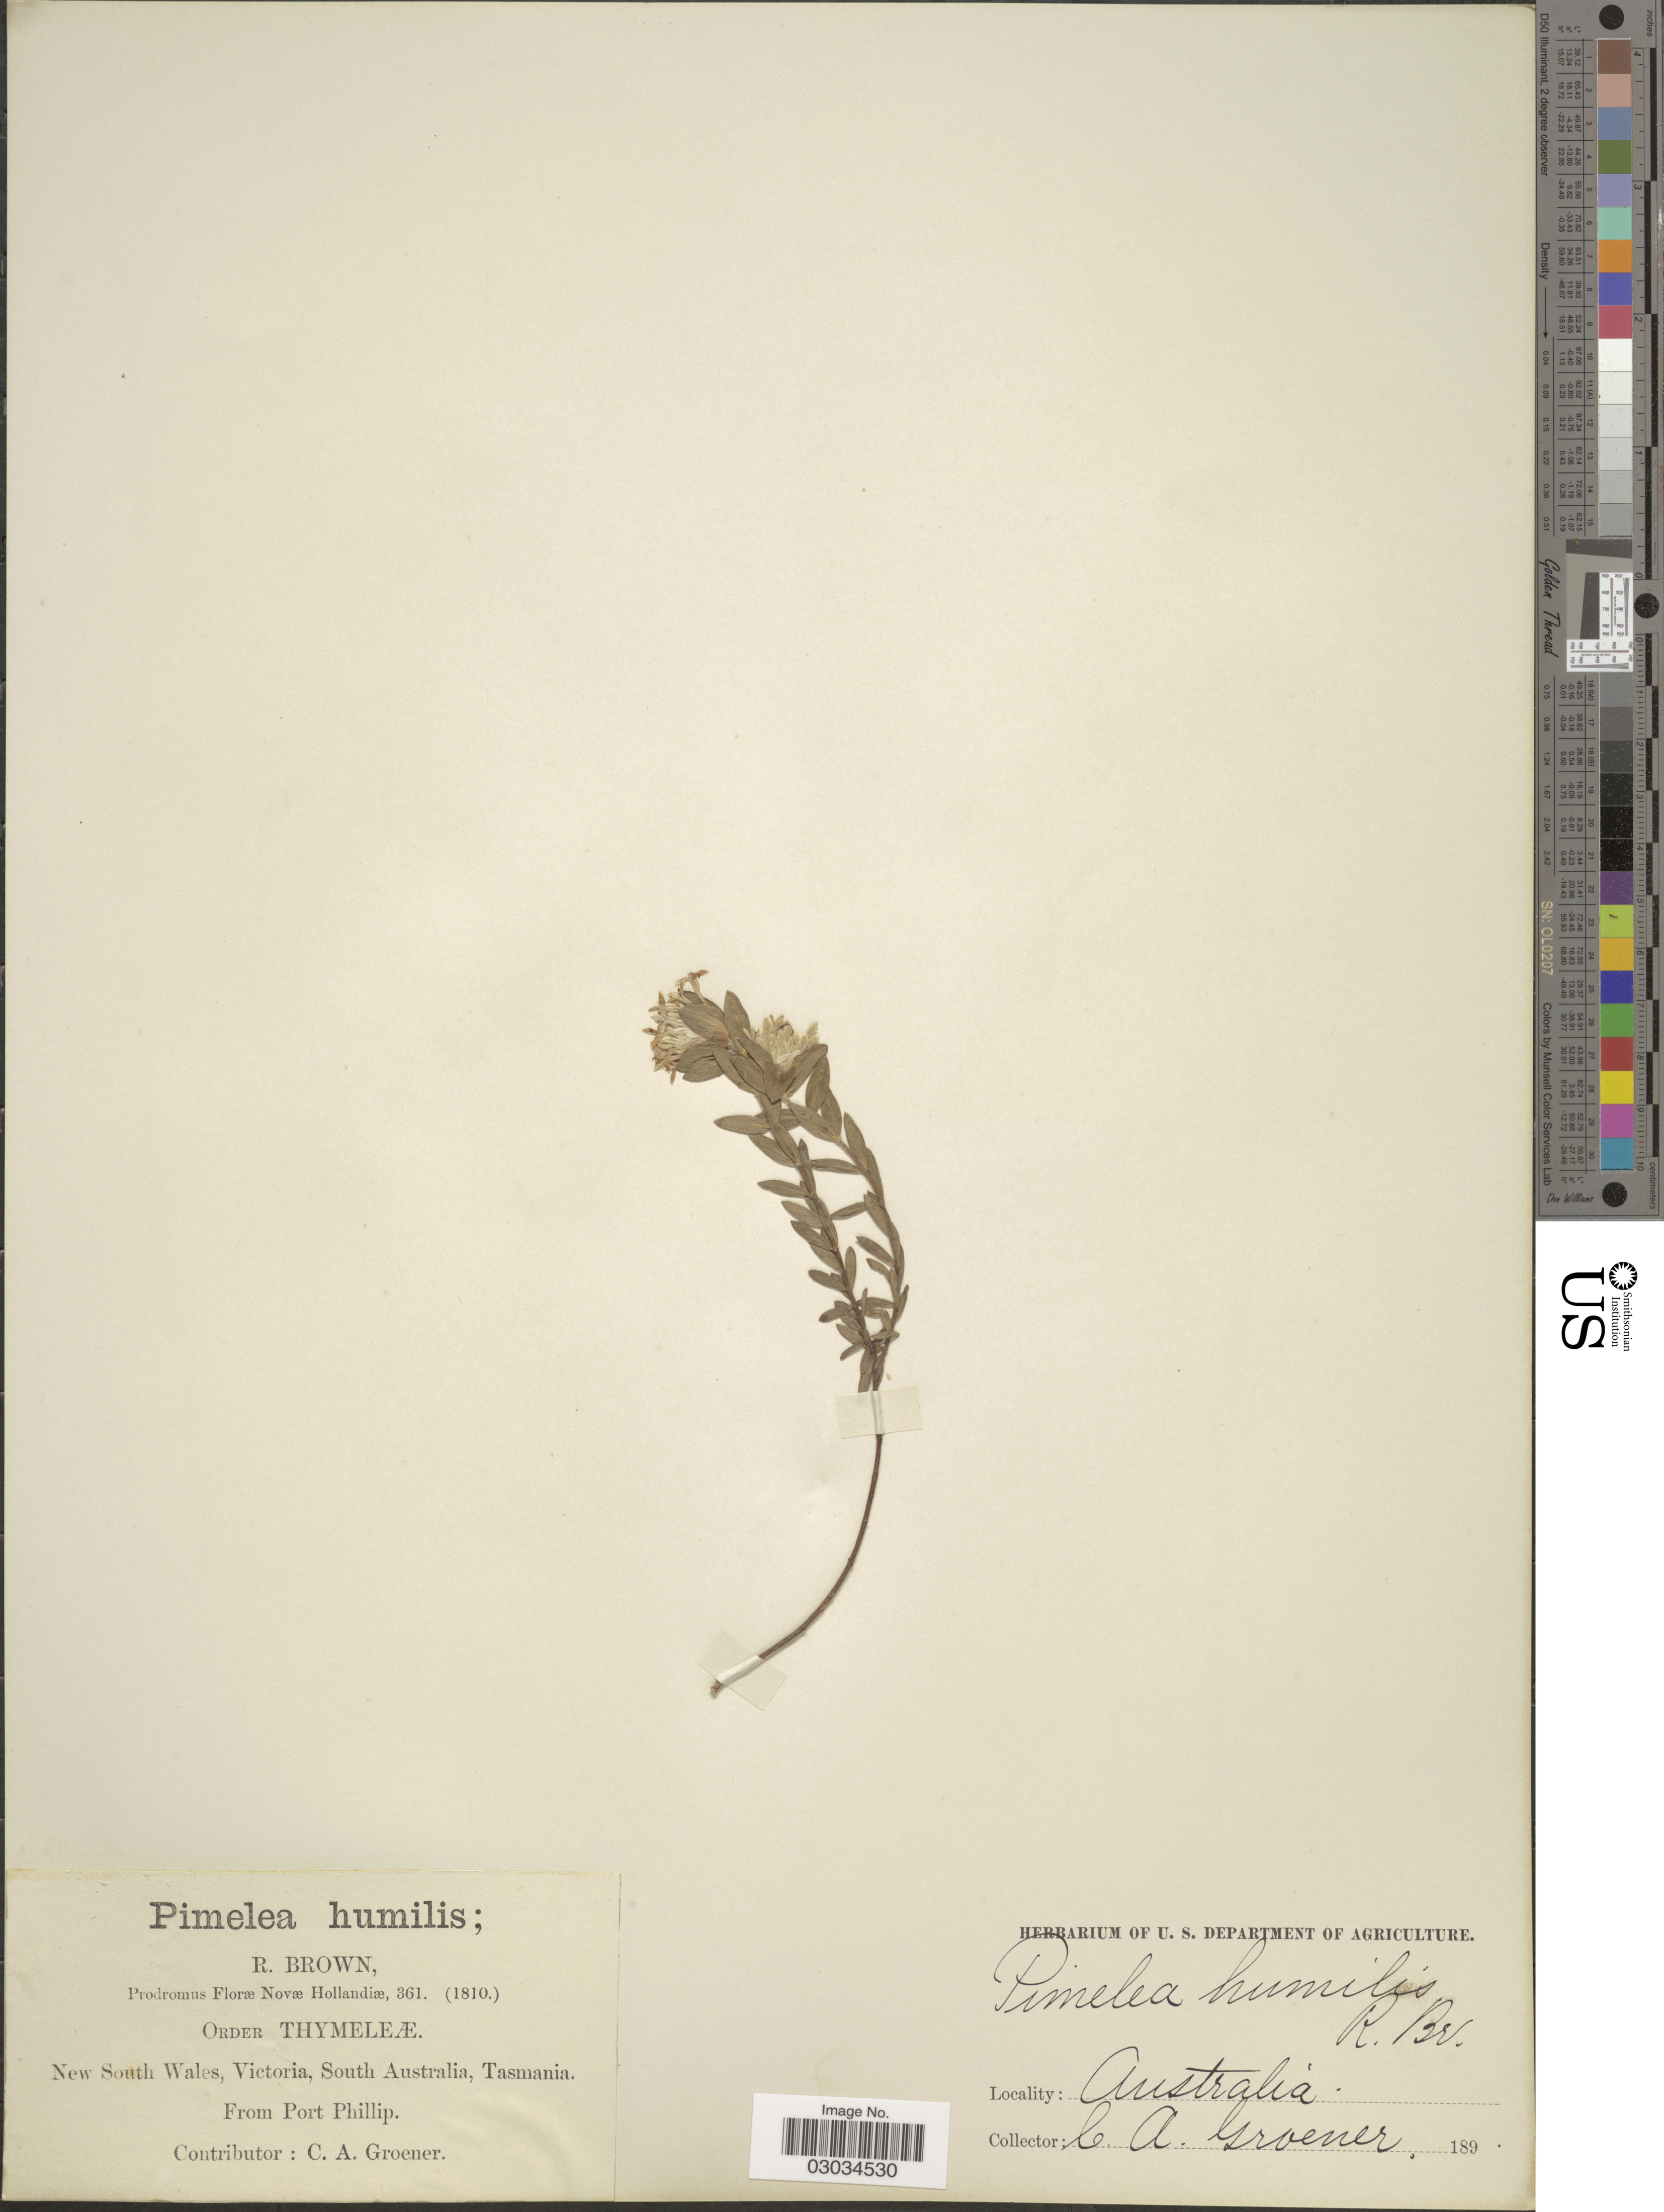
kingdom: Plantae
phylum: Tracheophyta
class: Magnoliopsida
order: Malvales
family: Thymelaeaceae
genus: Pimelea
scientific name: Pimelea humilis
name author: R. Br.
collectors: C. Groener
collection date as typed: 189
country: Australia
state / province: Victoria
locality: New South Wales, Victoria, South Australia, Tasmania. Port Phillip.